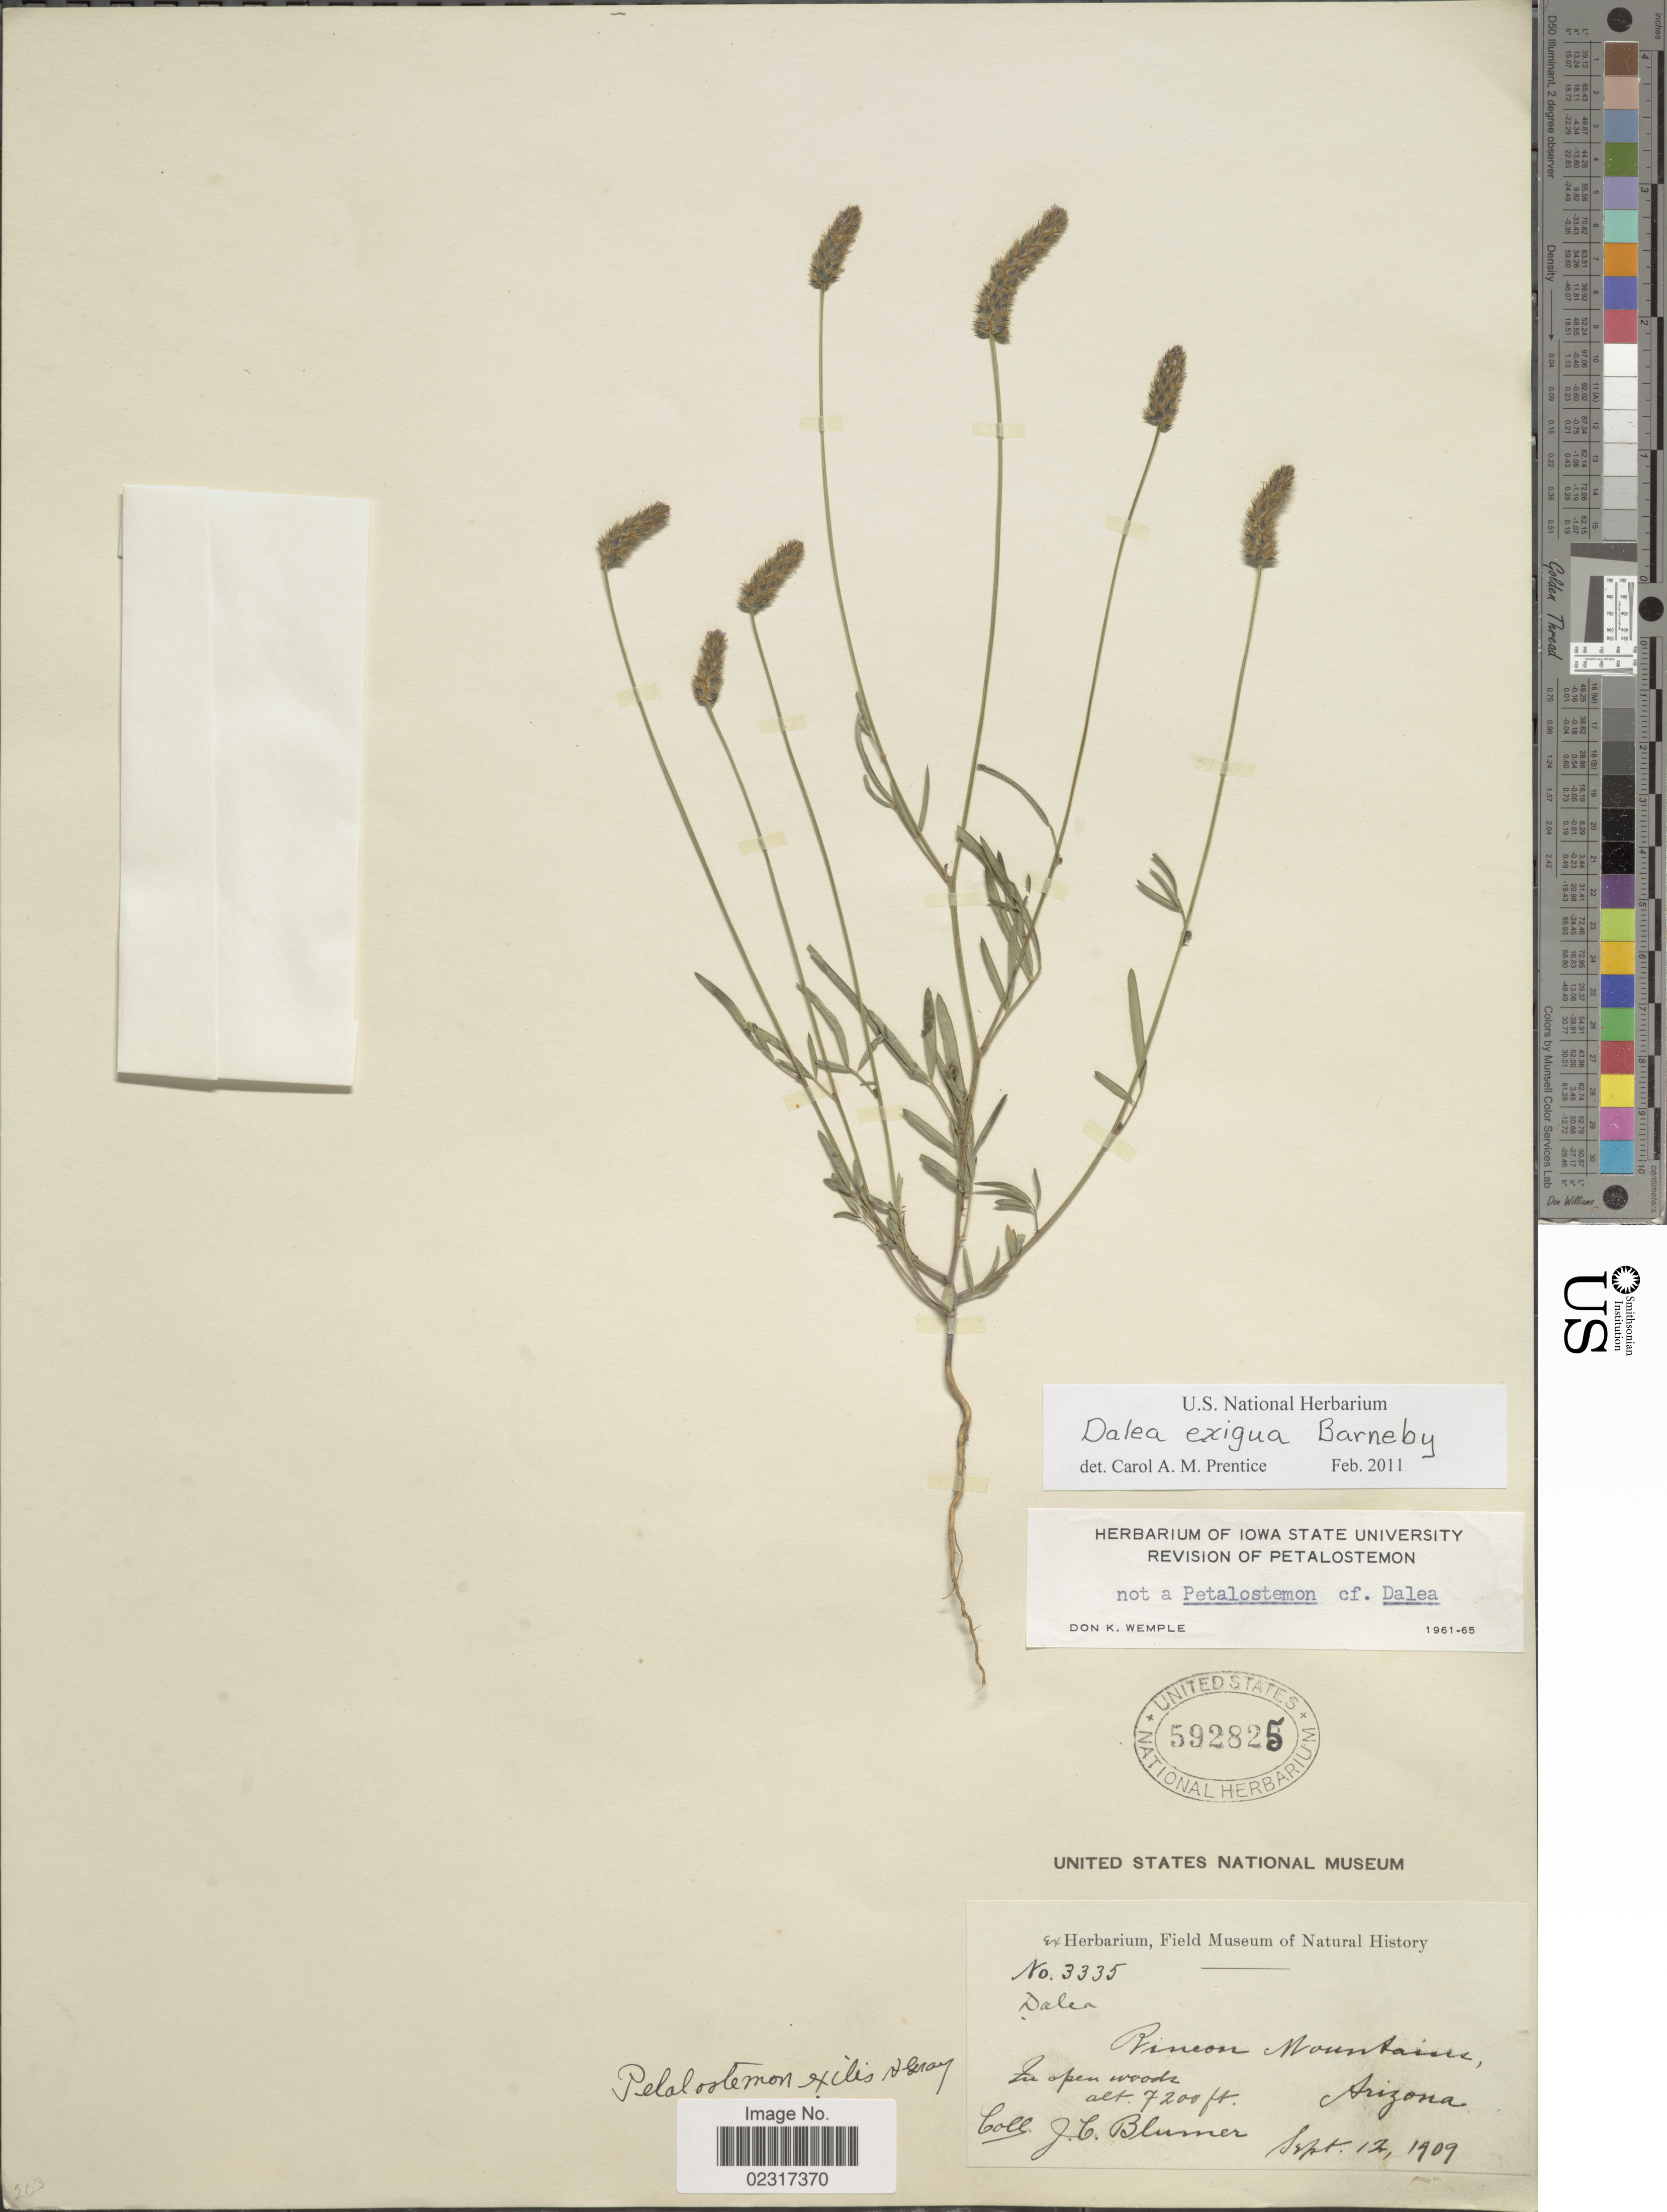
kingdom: Plantae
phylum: Tracheophyta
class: Magnoliopsida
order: Fabales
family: Fabaceae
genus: Dalea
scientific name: Dalea exigua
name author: Barneby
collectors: J. C. Blumer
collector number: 3335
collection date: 1909-09-12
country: United States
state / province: Arizona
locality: In open woods, Rincon Mountains.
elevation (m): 2195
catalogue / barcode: US 592825